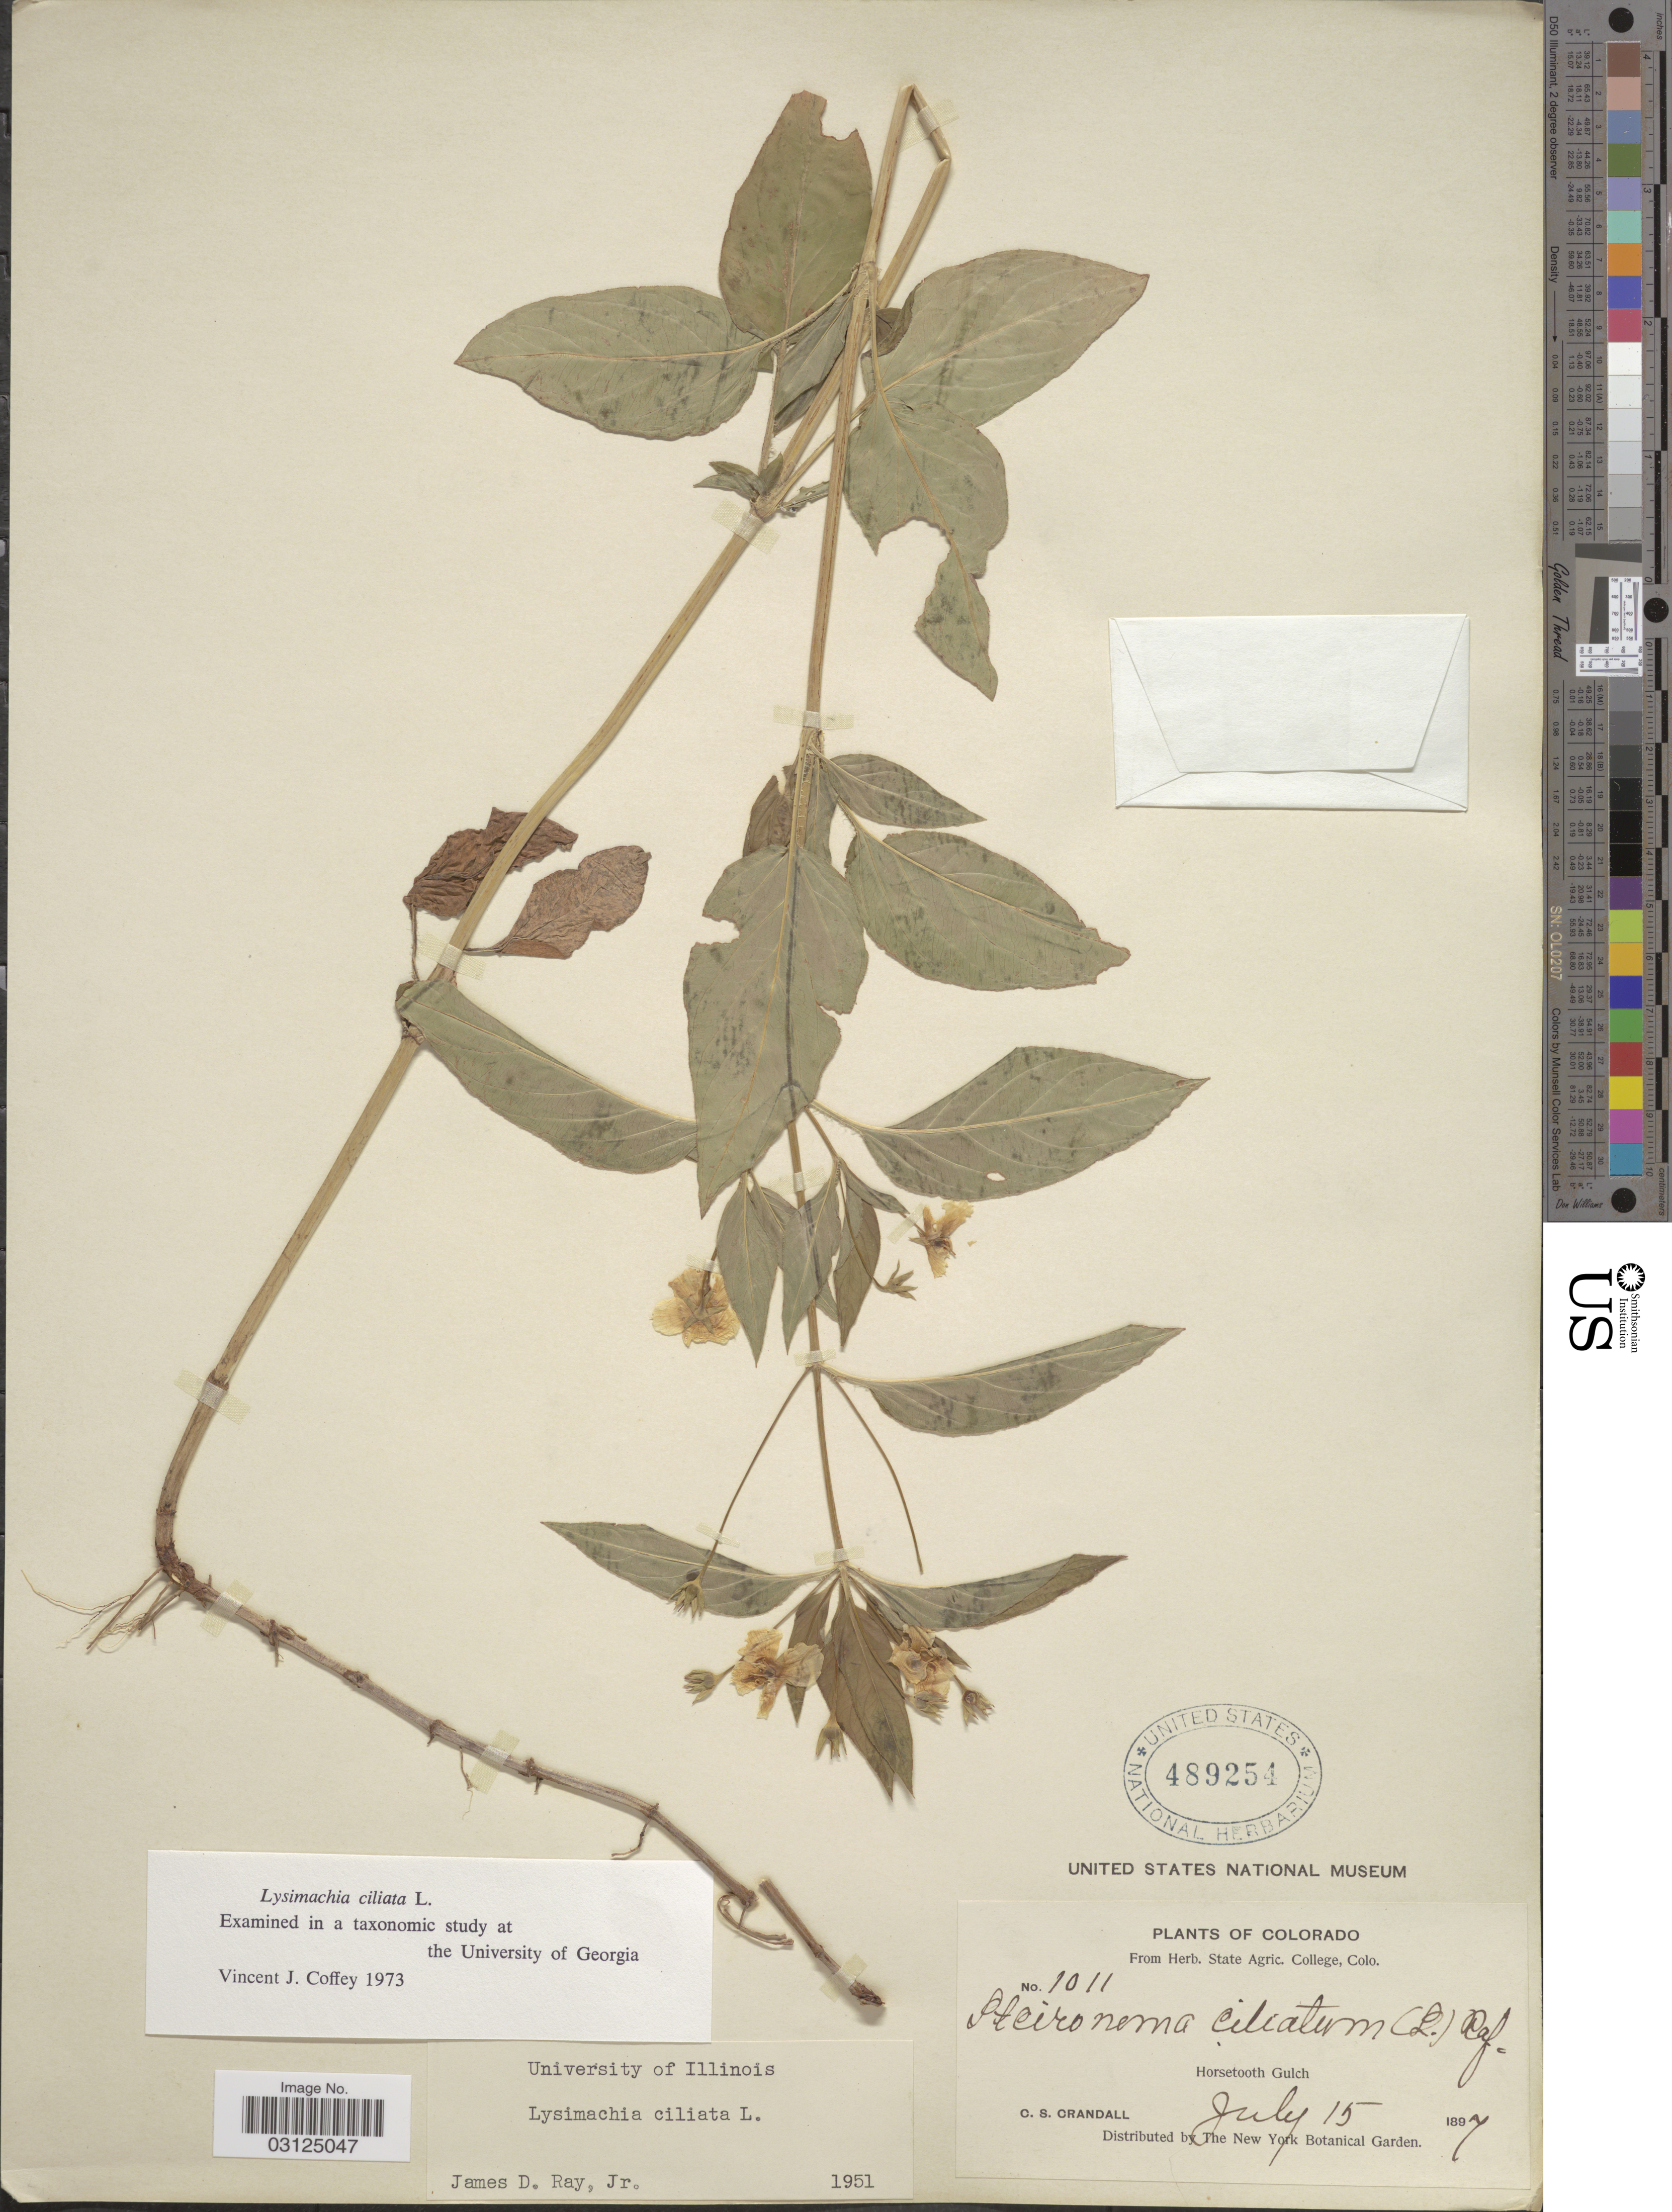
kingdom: Plantae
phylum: Tracheophyta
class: Magnoliopsida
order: Ericales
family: Primulaceae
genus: Lysimachia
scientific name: Lysimachia ciliata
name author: L.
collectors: C. Crandall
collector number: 1011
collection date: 1897-07-15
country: United States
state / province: Colorado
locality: Horsetooth Gulch.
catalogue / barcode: US 489254